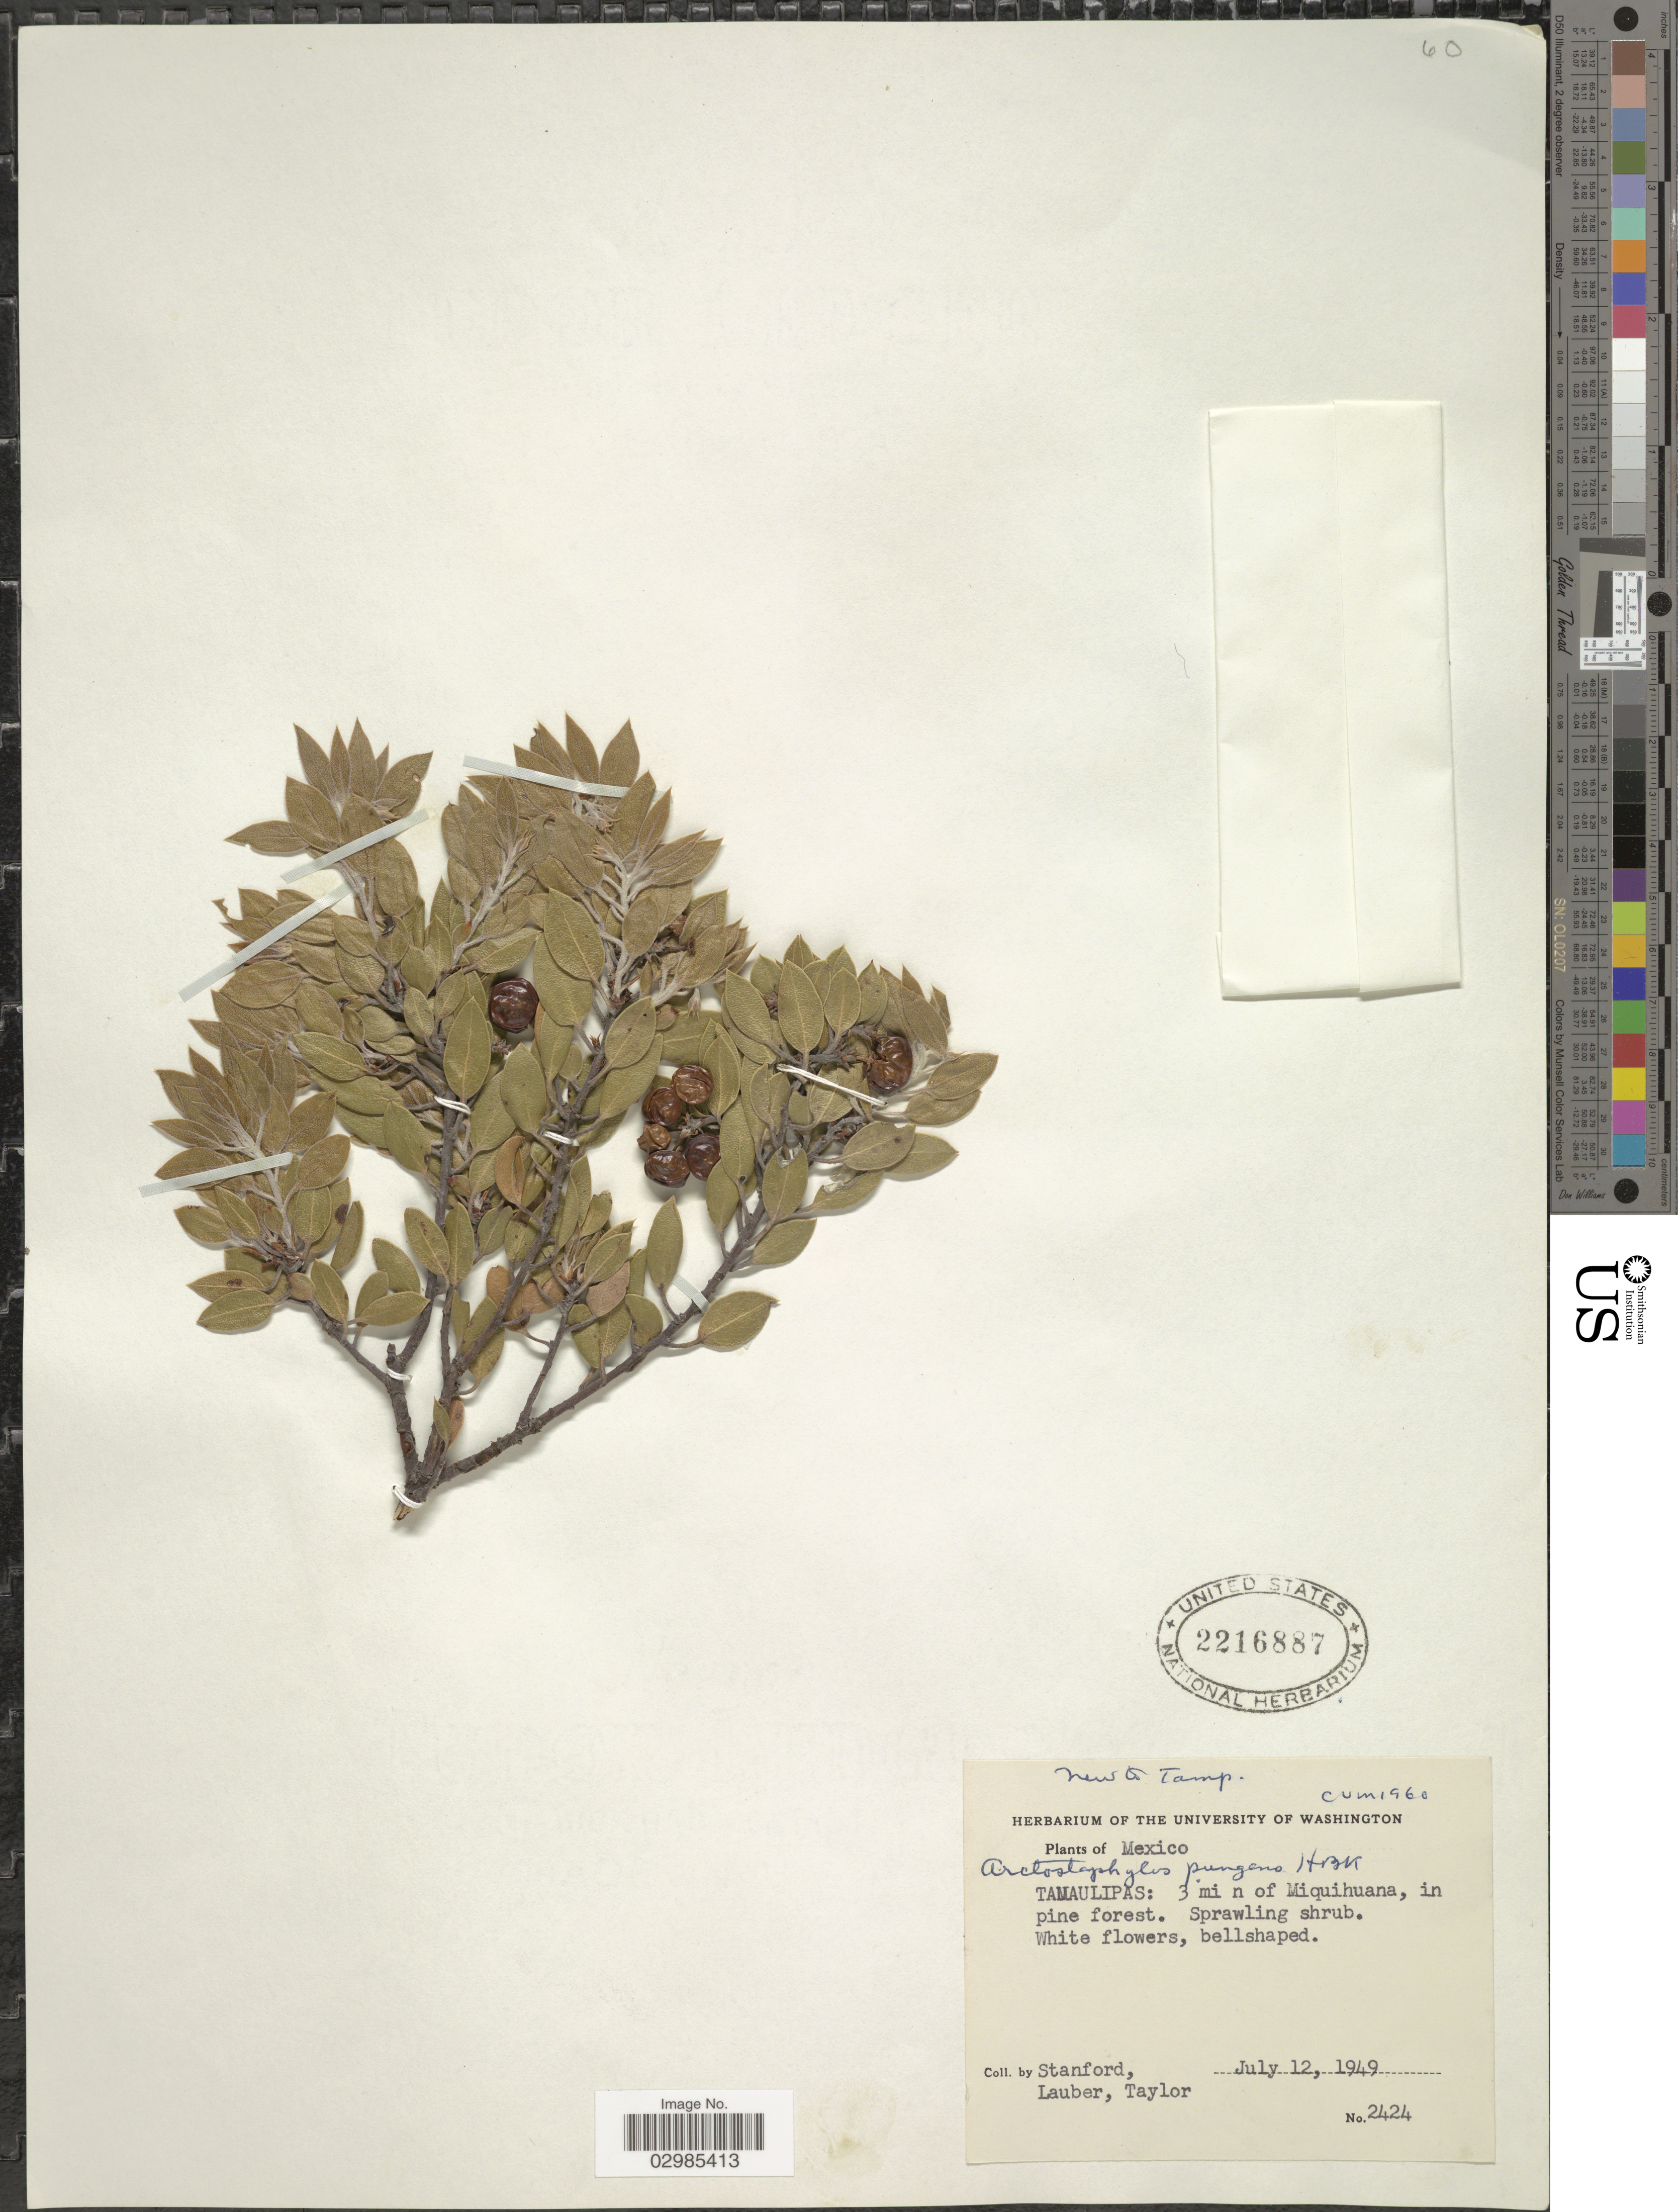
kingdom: Plantae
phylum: Tracheophyta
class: Magnoliopsida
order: Ericales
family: Ericaceae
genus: Arctostaphylos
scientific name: Arctostaphylos pungens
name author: Kunth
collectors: -. Stanford, -. Lauber & -. Taylor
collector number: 2424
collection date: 1949-07-12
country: Mexico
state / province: Tamaulipas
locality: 3 mi n of Miquihuana, in pine forest.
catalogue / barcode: US 2216887